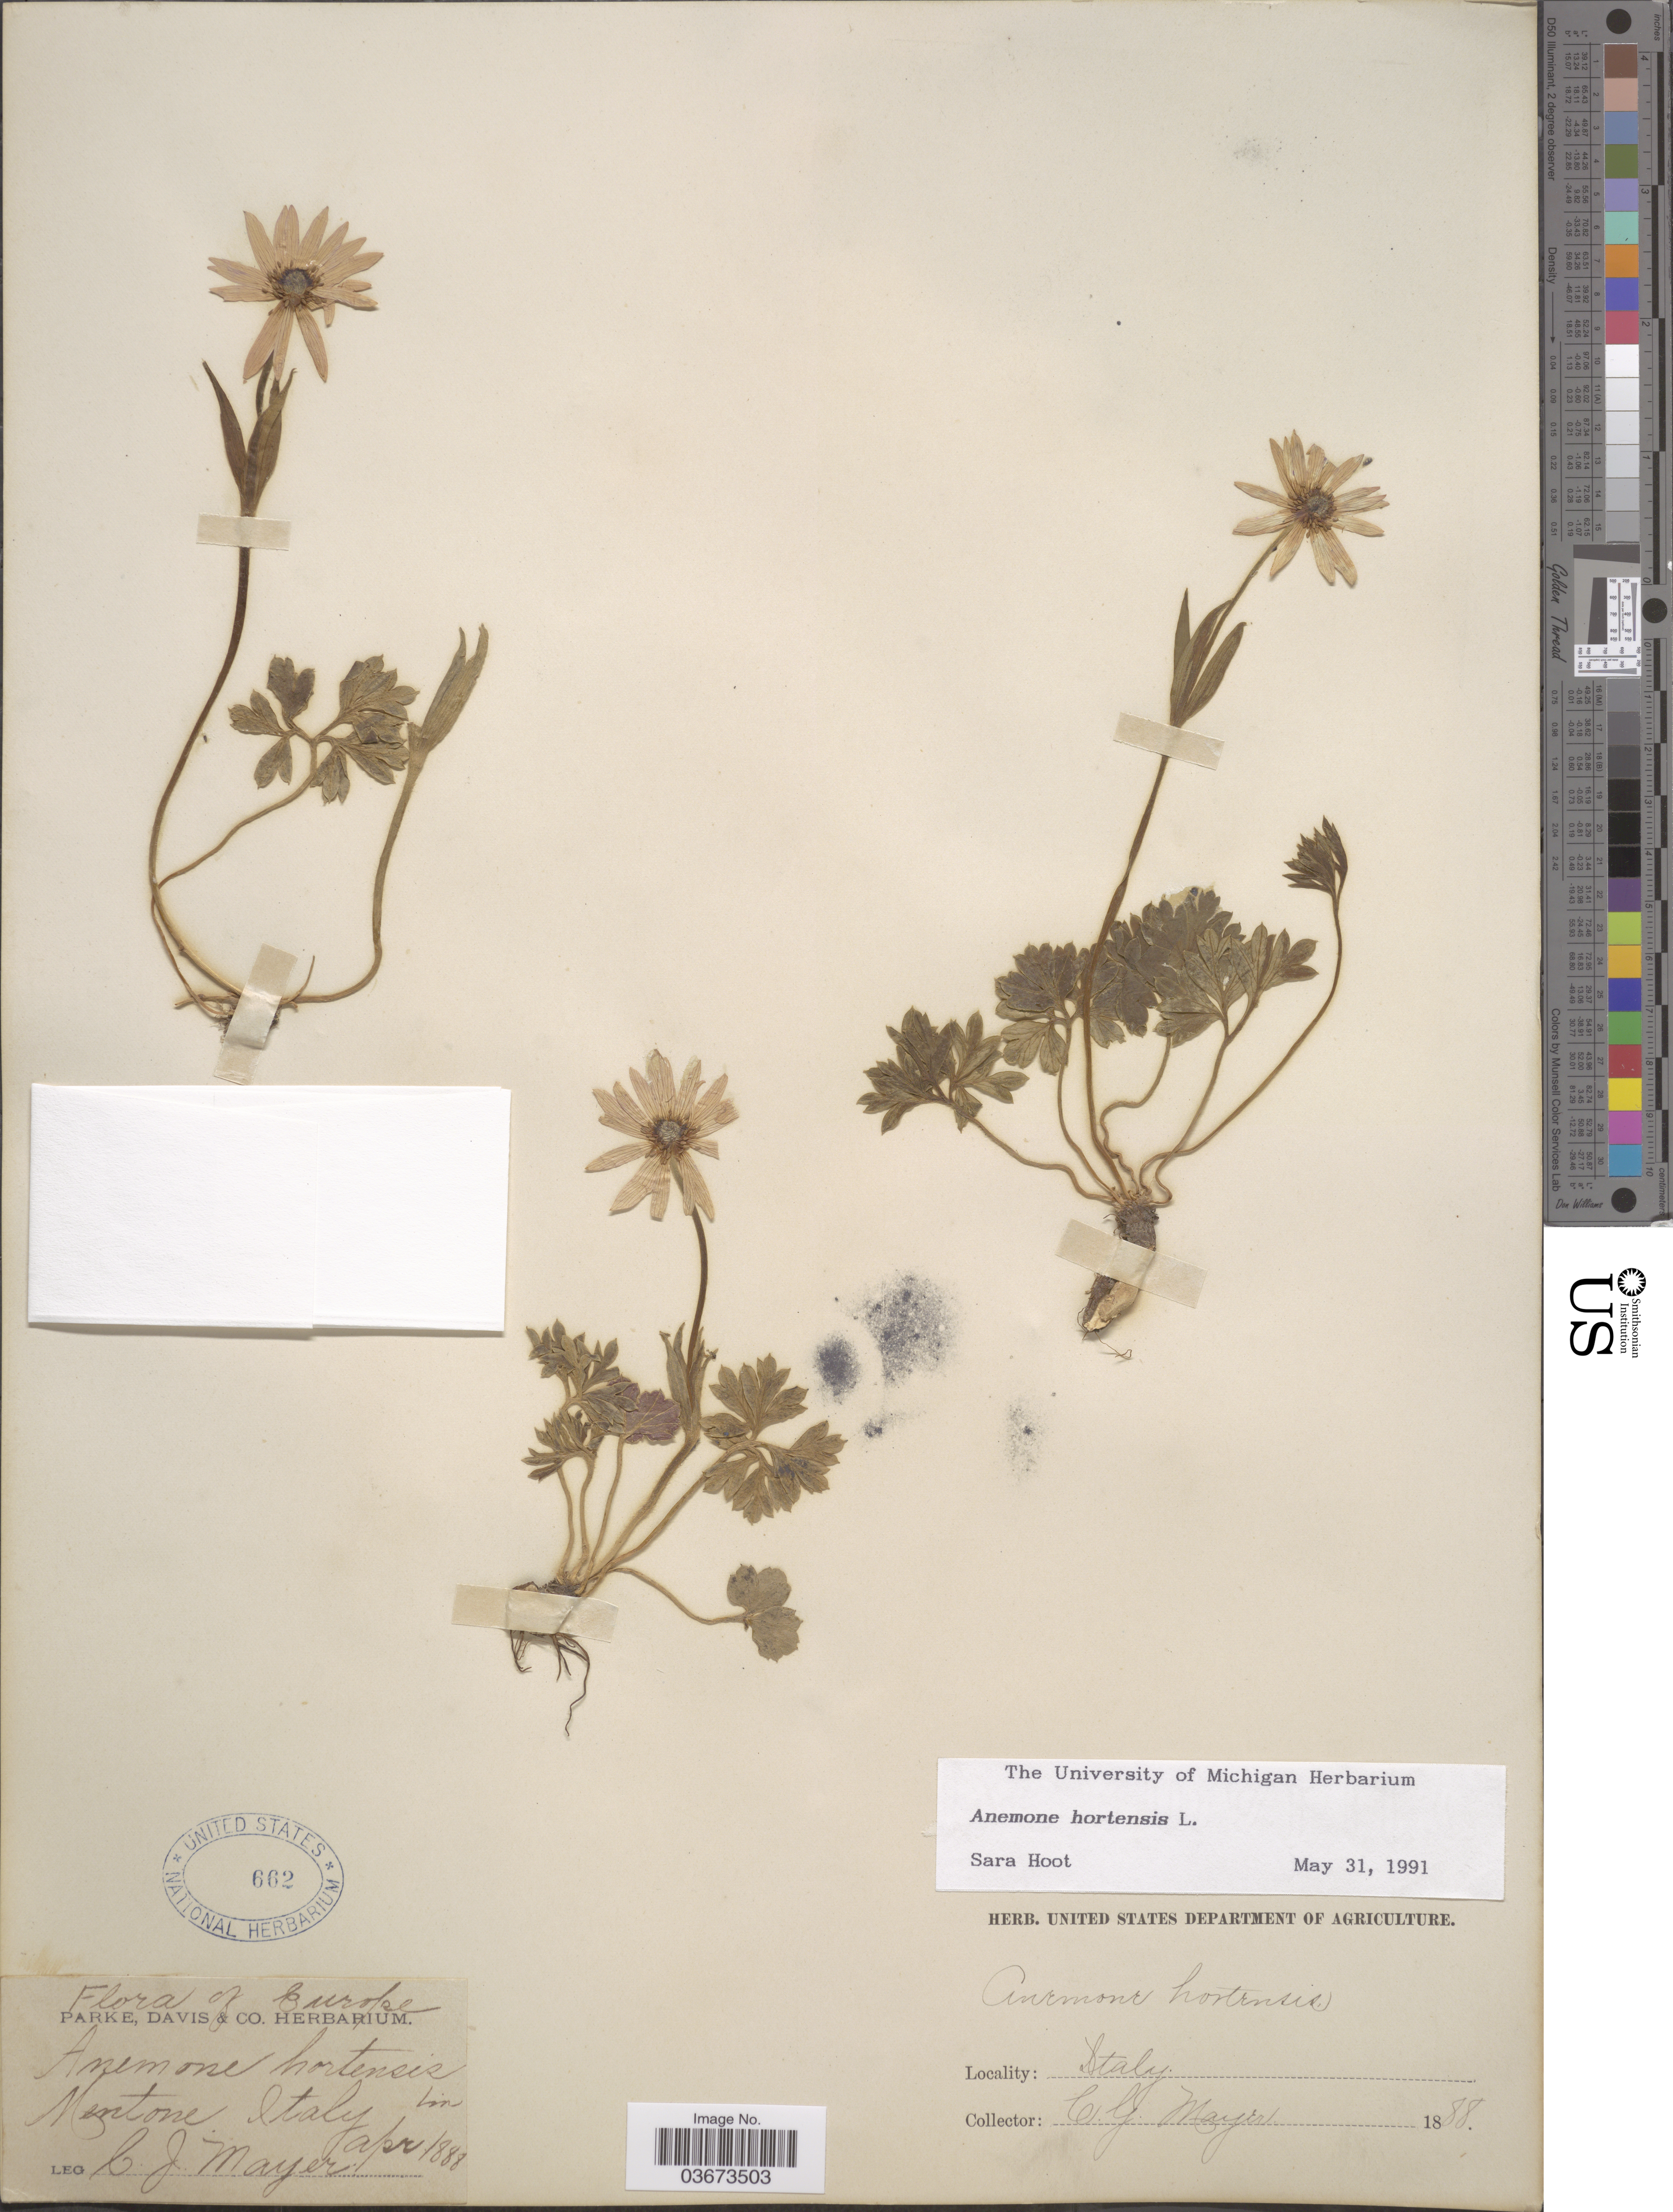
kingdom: Plantae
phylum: Tracheophyta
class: Magnoliopsida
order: Ranunculales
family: Ranunculaceae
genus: Anemone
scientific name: Anemone hortensis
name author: L.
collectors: C. Mayer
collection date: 1888-04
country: Italy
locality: Mentone.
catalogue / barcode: US 662